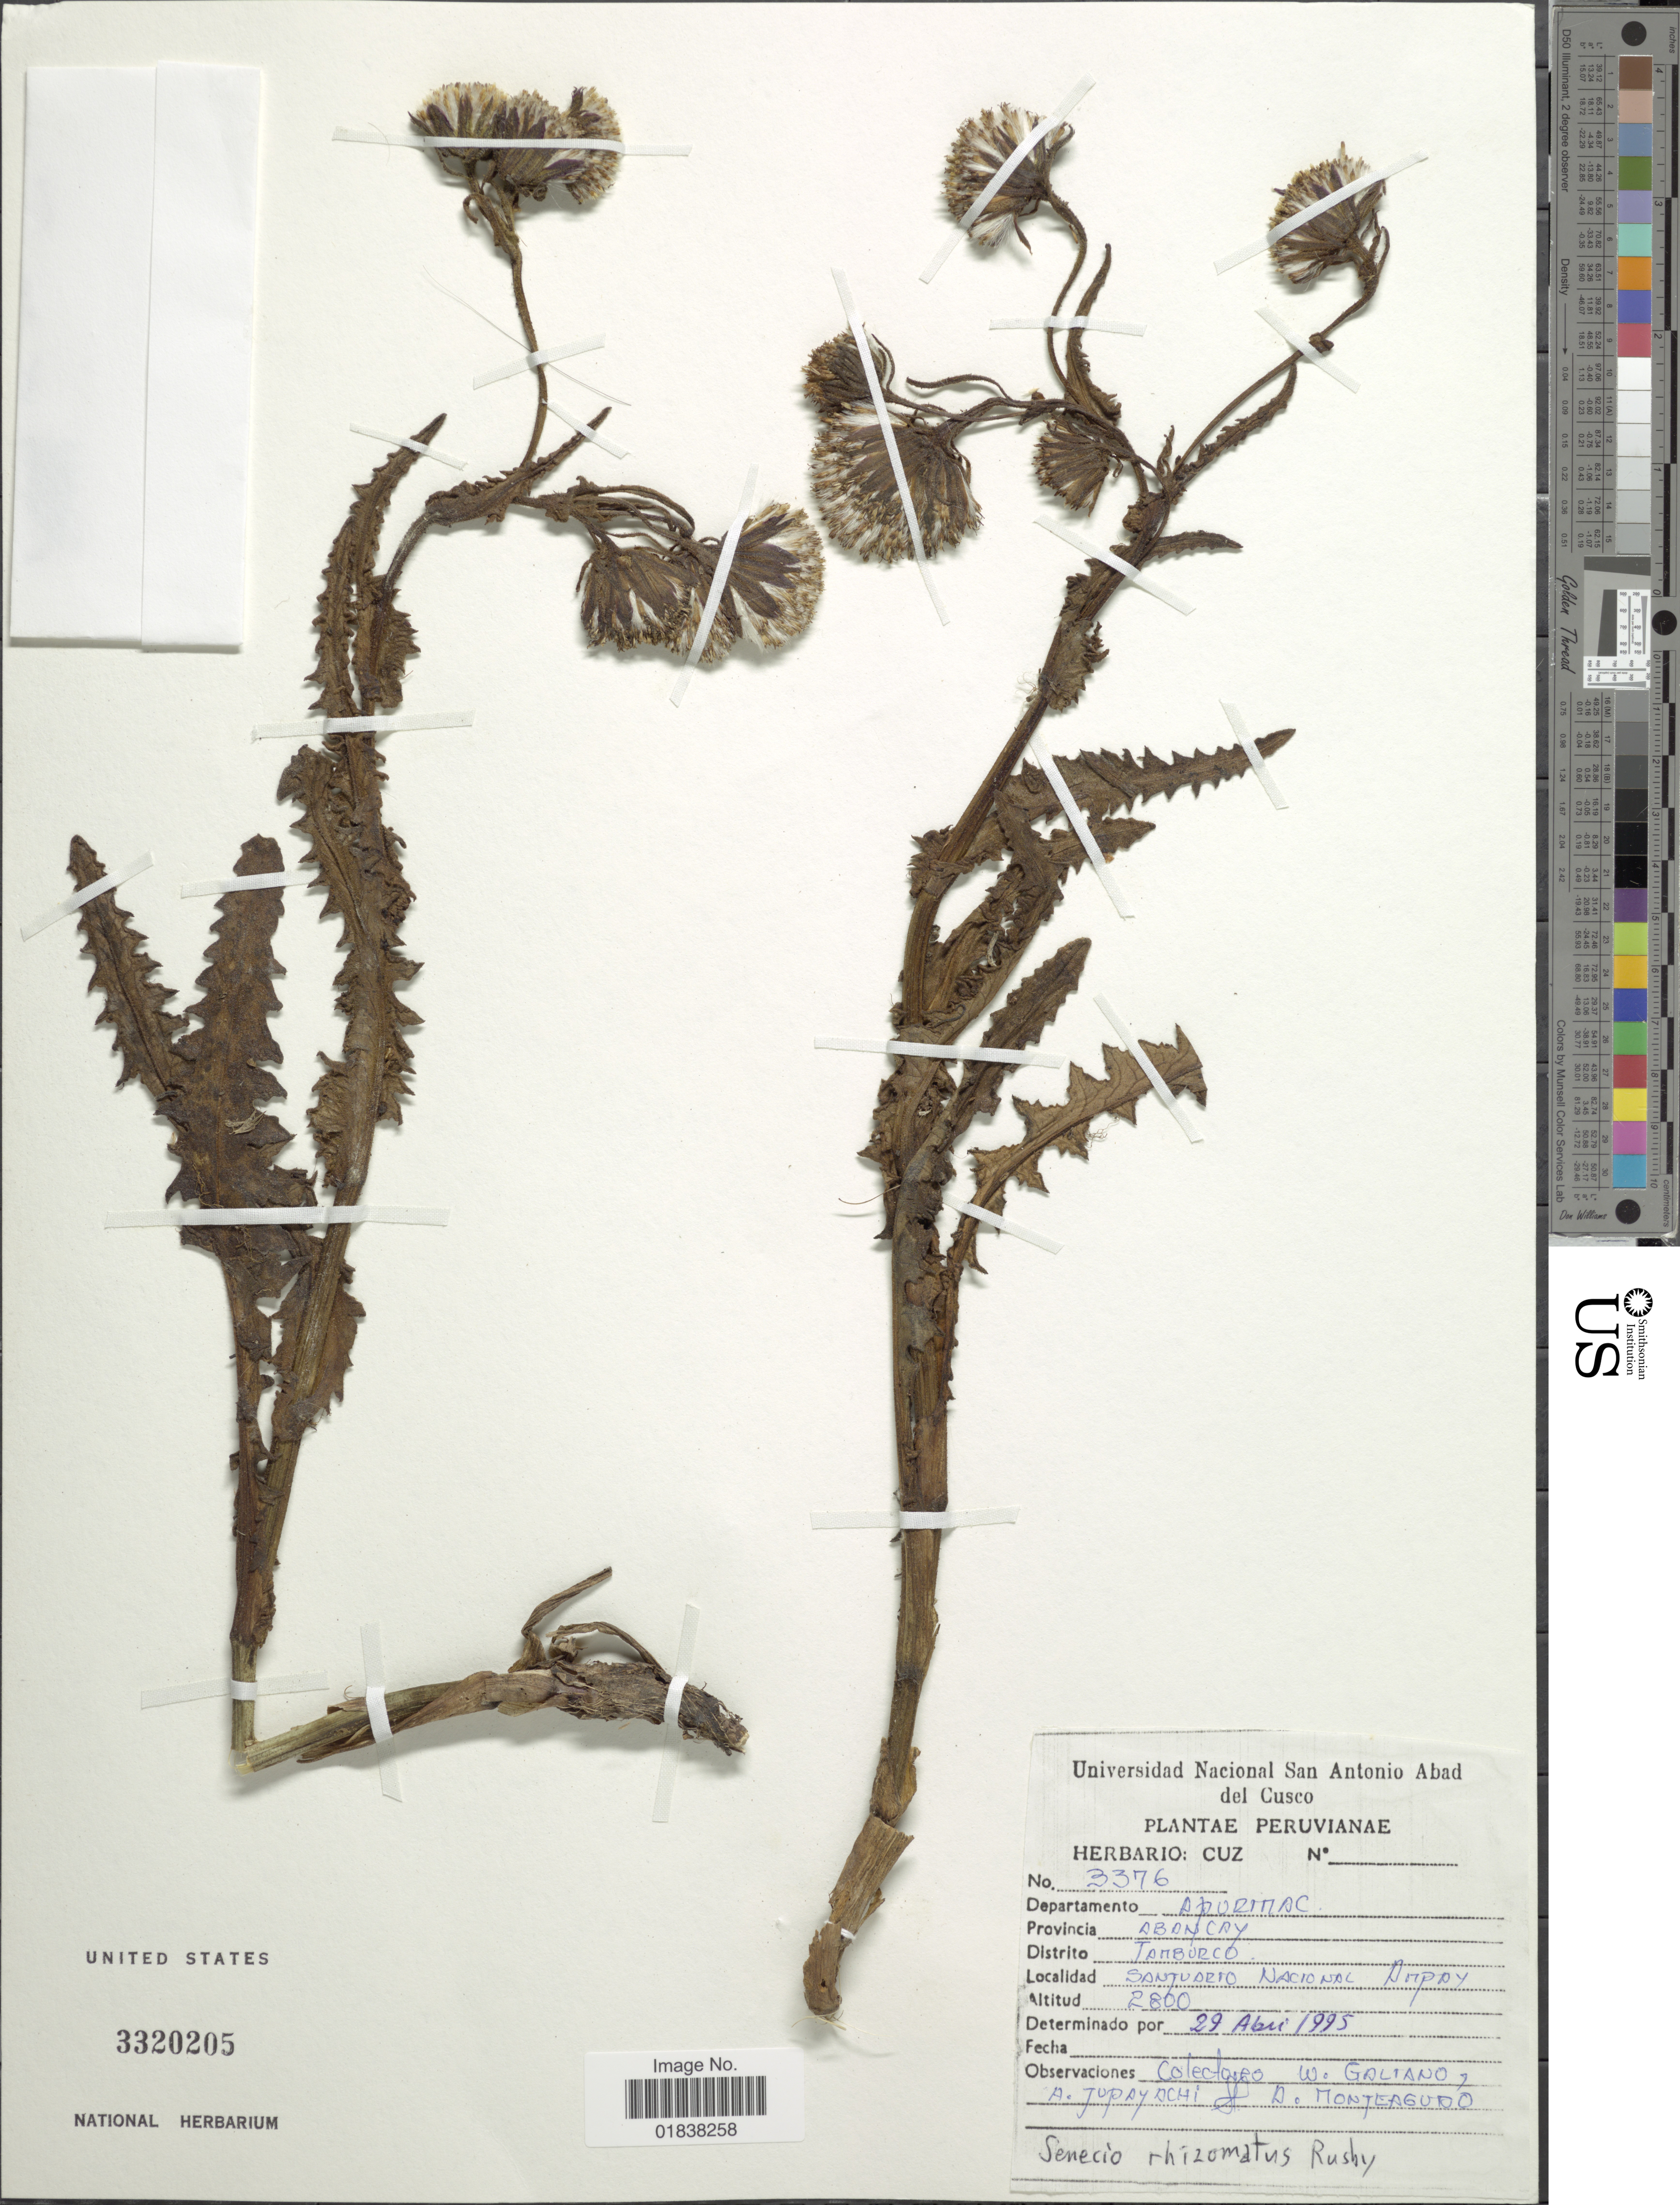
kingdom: Plantae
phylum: Tracheophyta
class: Magnoliopsida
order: Asterales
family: Asteraceae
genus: Senecio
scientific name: Senecio rhizomatus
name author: Rusby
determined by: Salomon, Luciana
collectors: W. Galiano, A. Tupayachi H. & A. Monteagudo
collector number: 3376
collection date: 1995-04-29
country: Peru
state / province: Apurímac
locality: Provincia Abancay, Distrito Tamburco, Santuario Nacional Ampay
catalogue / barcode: US 3320205